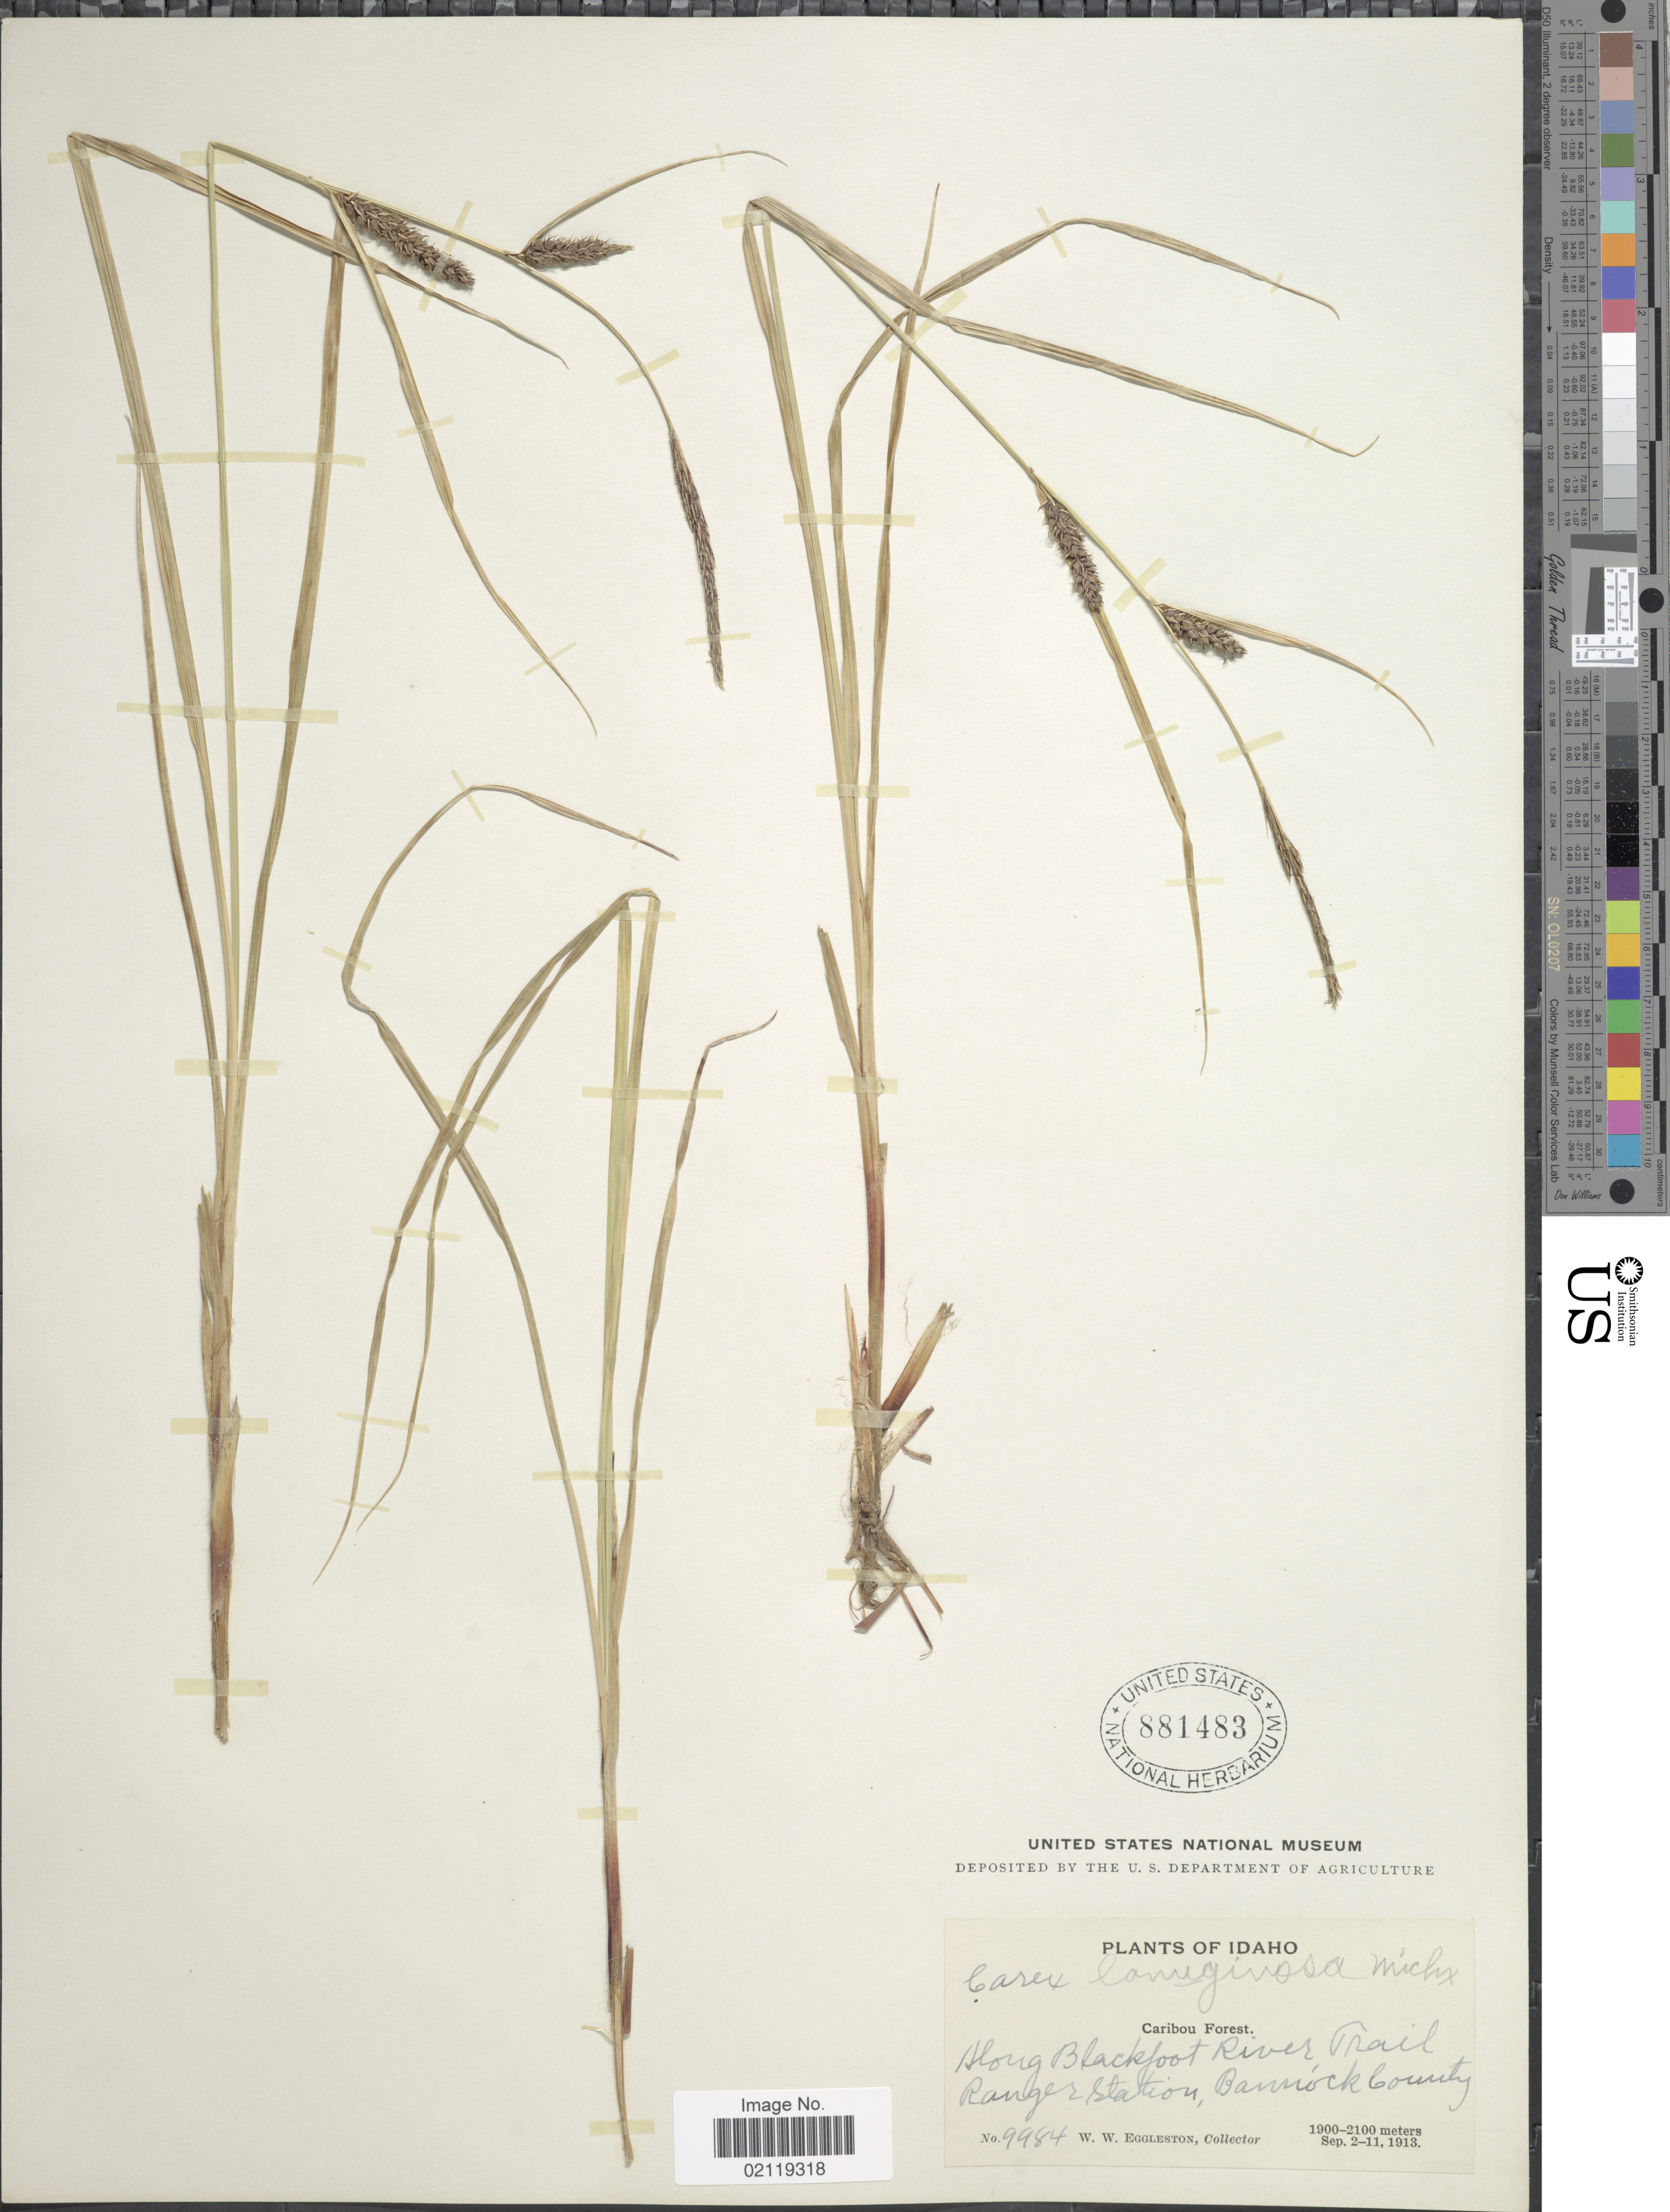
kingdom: Plantae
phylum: Tracheophyta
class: Liliopsida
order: Poales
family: Cyperaceae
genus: Carex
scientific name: Carex pellita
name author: Muhl. ex Willd.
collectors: W. W. Eggleston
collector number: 9984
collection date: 1913-09-02/1913-09-11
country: United States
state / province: Idaho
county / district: Bannock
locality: Caribou Forest. Slough Blackfoot River, Trail Ranger Station, Bannock County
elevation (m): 1900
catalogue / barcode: US 881483